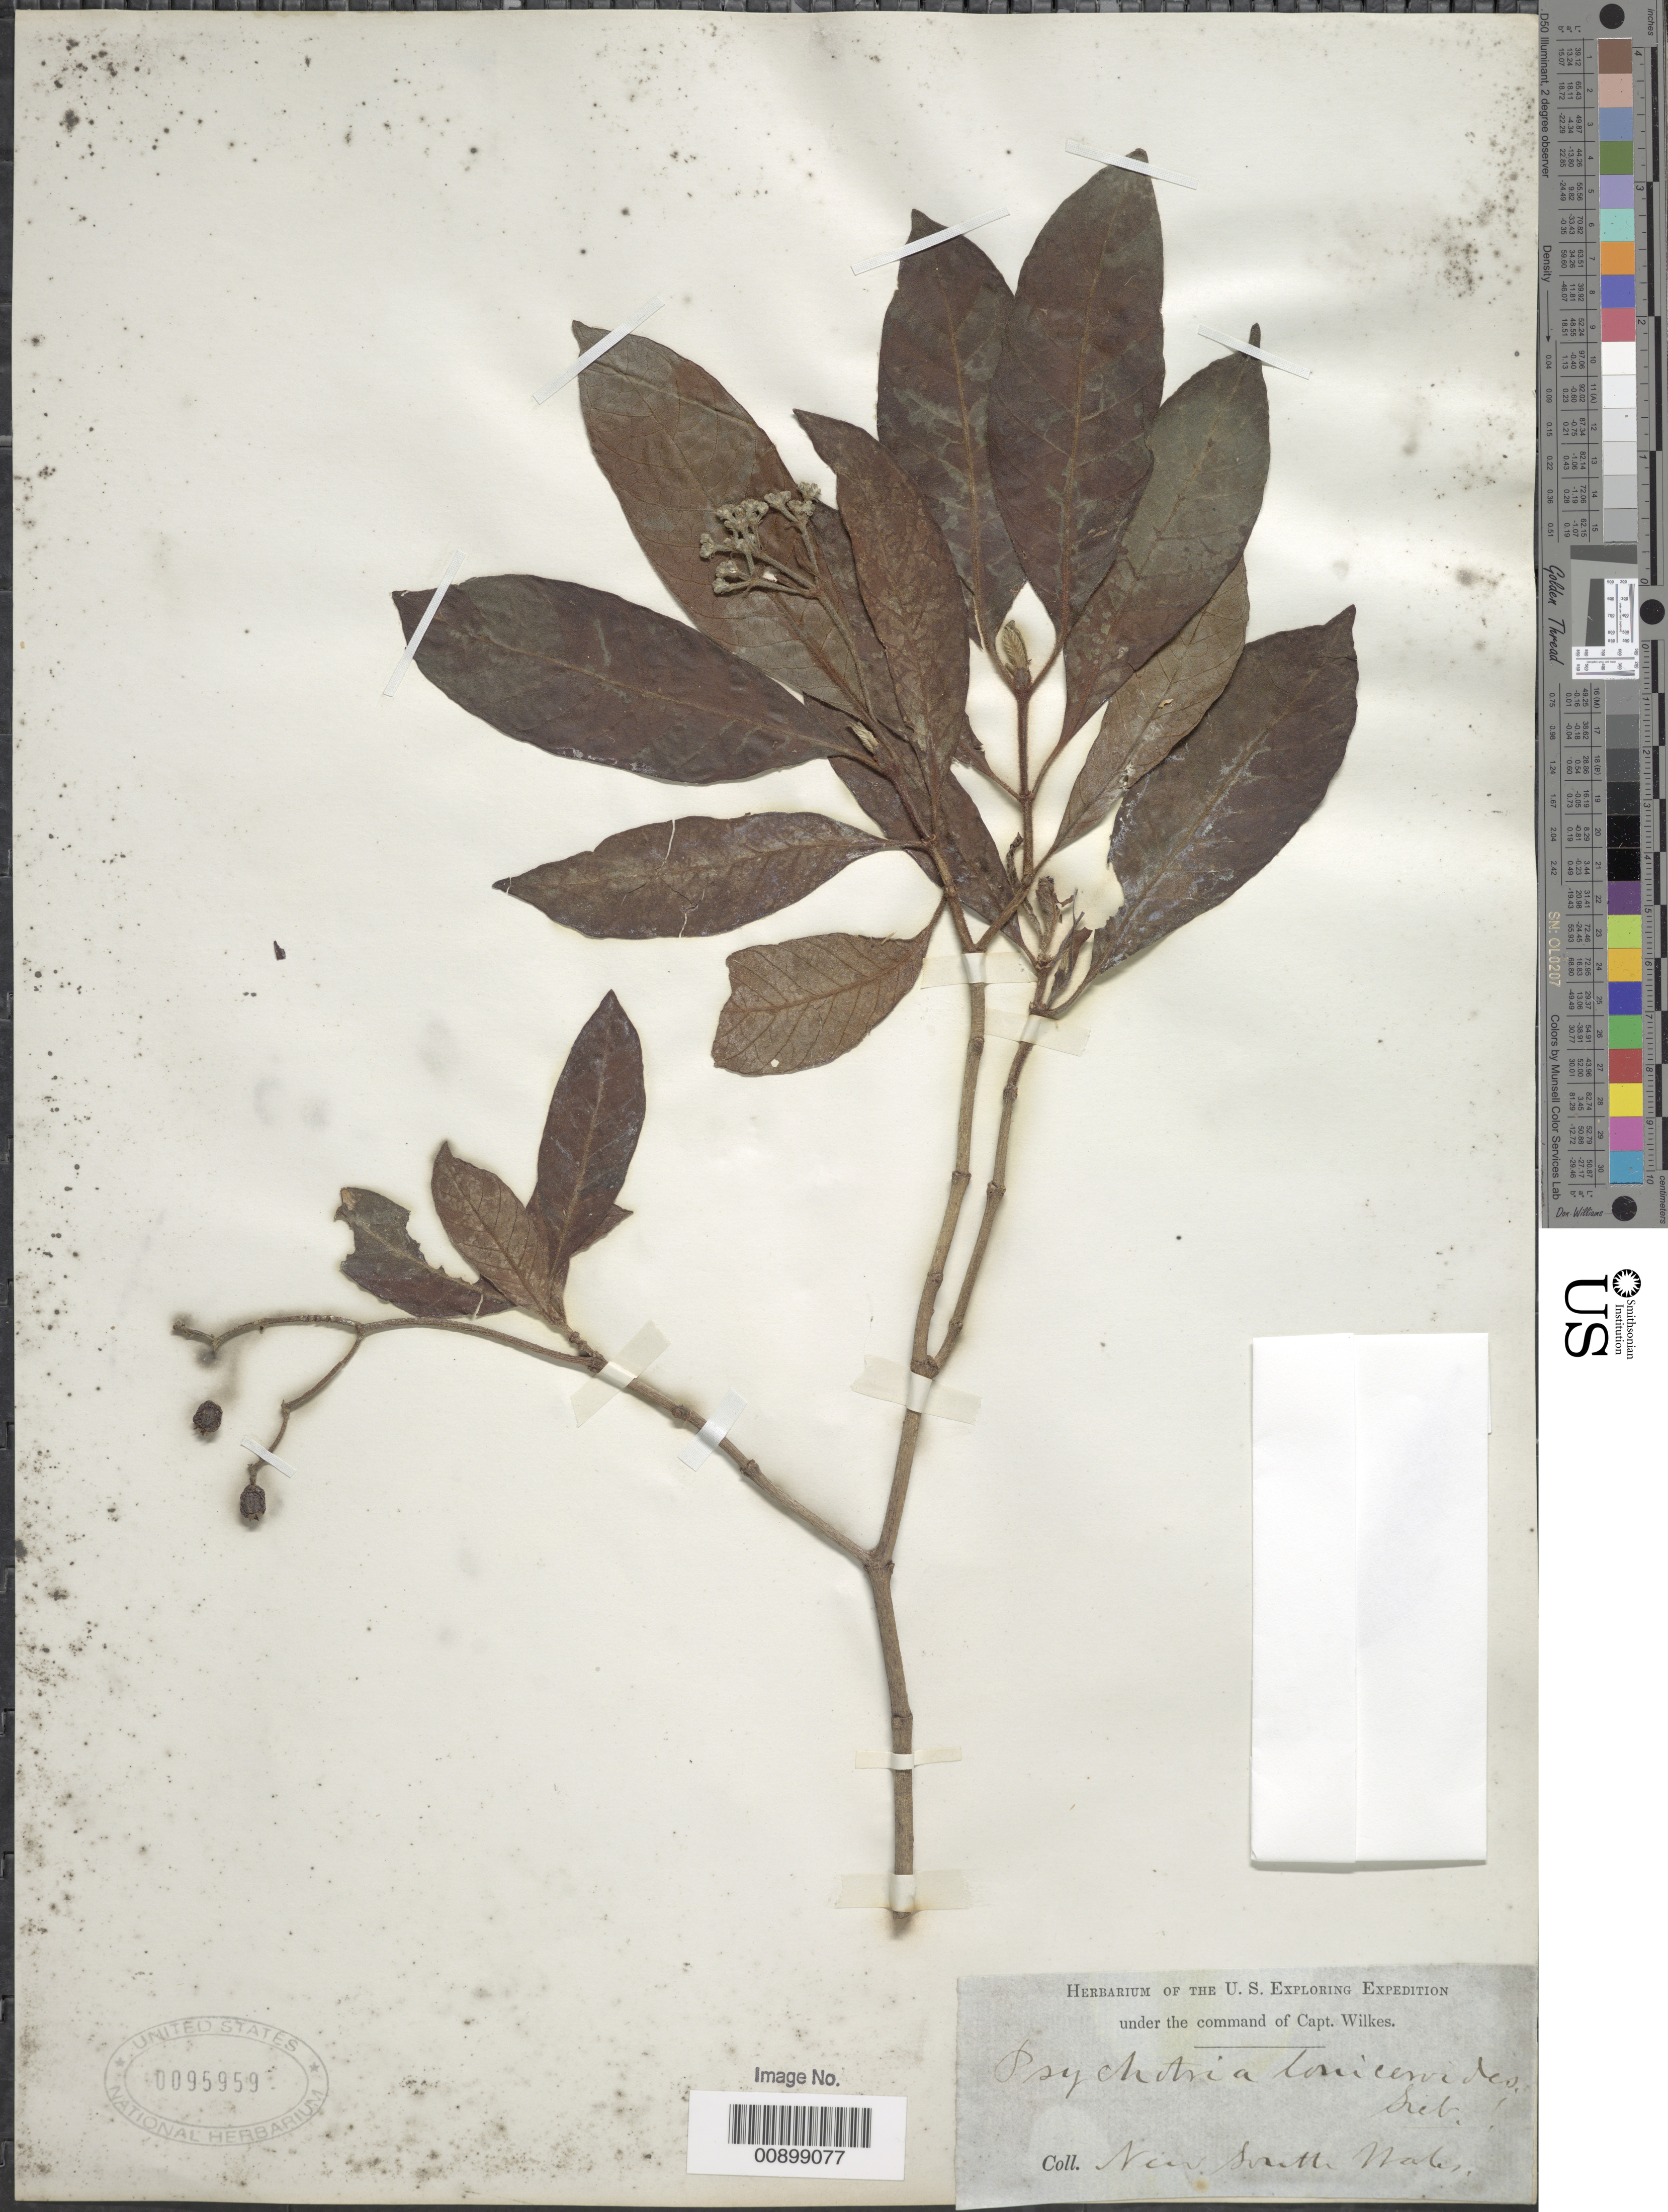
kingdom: Plantae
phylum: Tracheophyta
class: Magnoliopsida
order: Gentianales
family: Rubiaceae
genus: Psychotria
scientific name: Psychotria loniceroides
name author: Sieber ex DC.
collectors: Wilkes Explor. Exped.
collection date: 1838/1842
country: Australia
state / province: New South Wales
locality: New South Wales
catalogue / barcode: US 95959